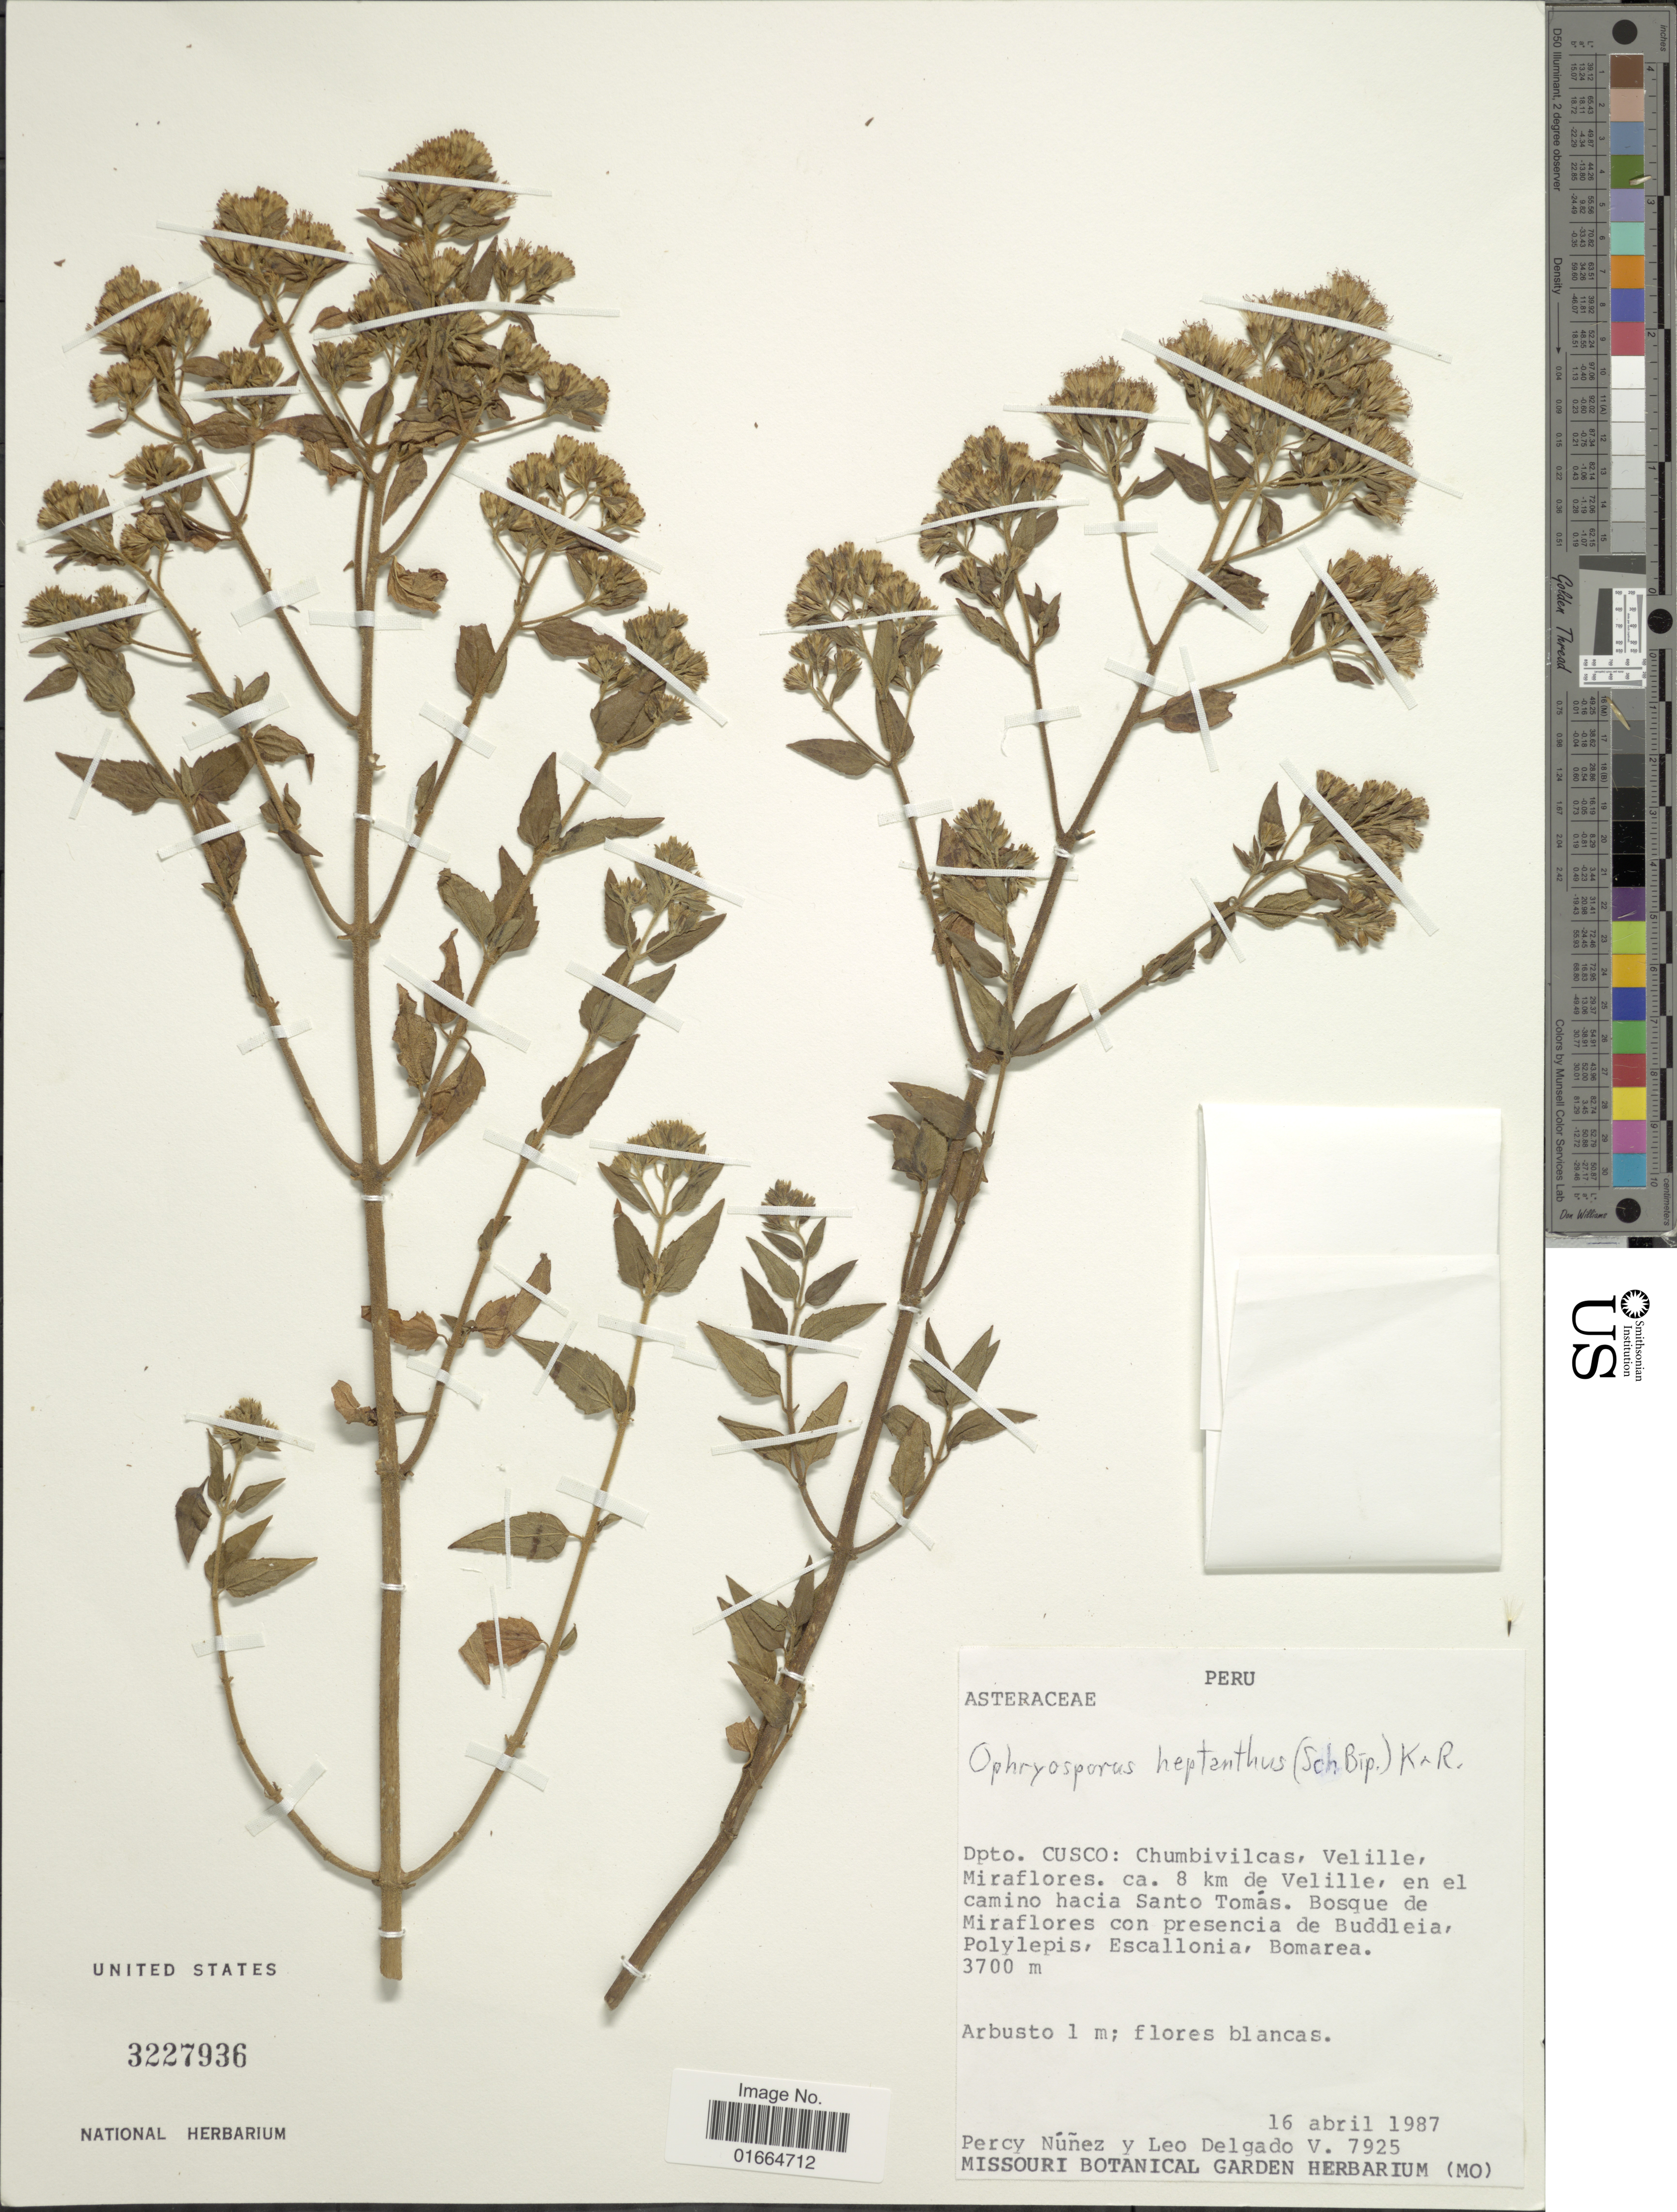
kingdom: Plantae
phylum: Tracheophyta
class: Magnoliopsida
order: Asterales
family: Asteraceae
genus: Ophryosporus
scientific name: Ophryosporus heptanthus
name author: (Sch. Bip. ex Wedd.) R.M. King & H. Rob.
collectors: P. Nuñez V. & L. Delgado V.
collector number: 7925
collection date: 1987-04-16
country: Peru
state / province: Cusco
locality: Dpto. Cusco: Chumbivilcas, Velille, Miraflores, 8 km de Velille, en el camino hacia Santo Tomas,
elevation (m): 3700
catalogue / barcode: US 3227936